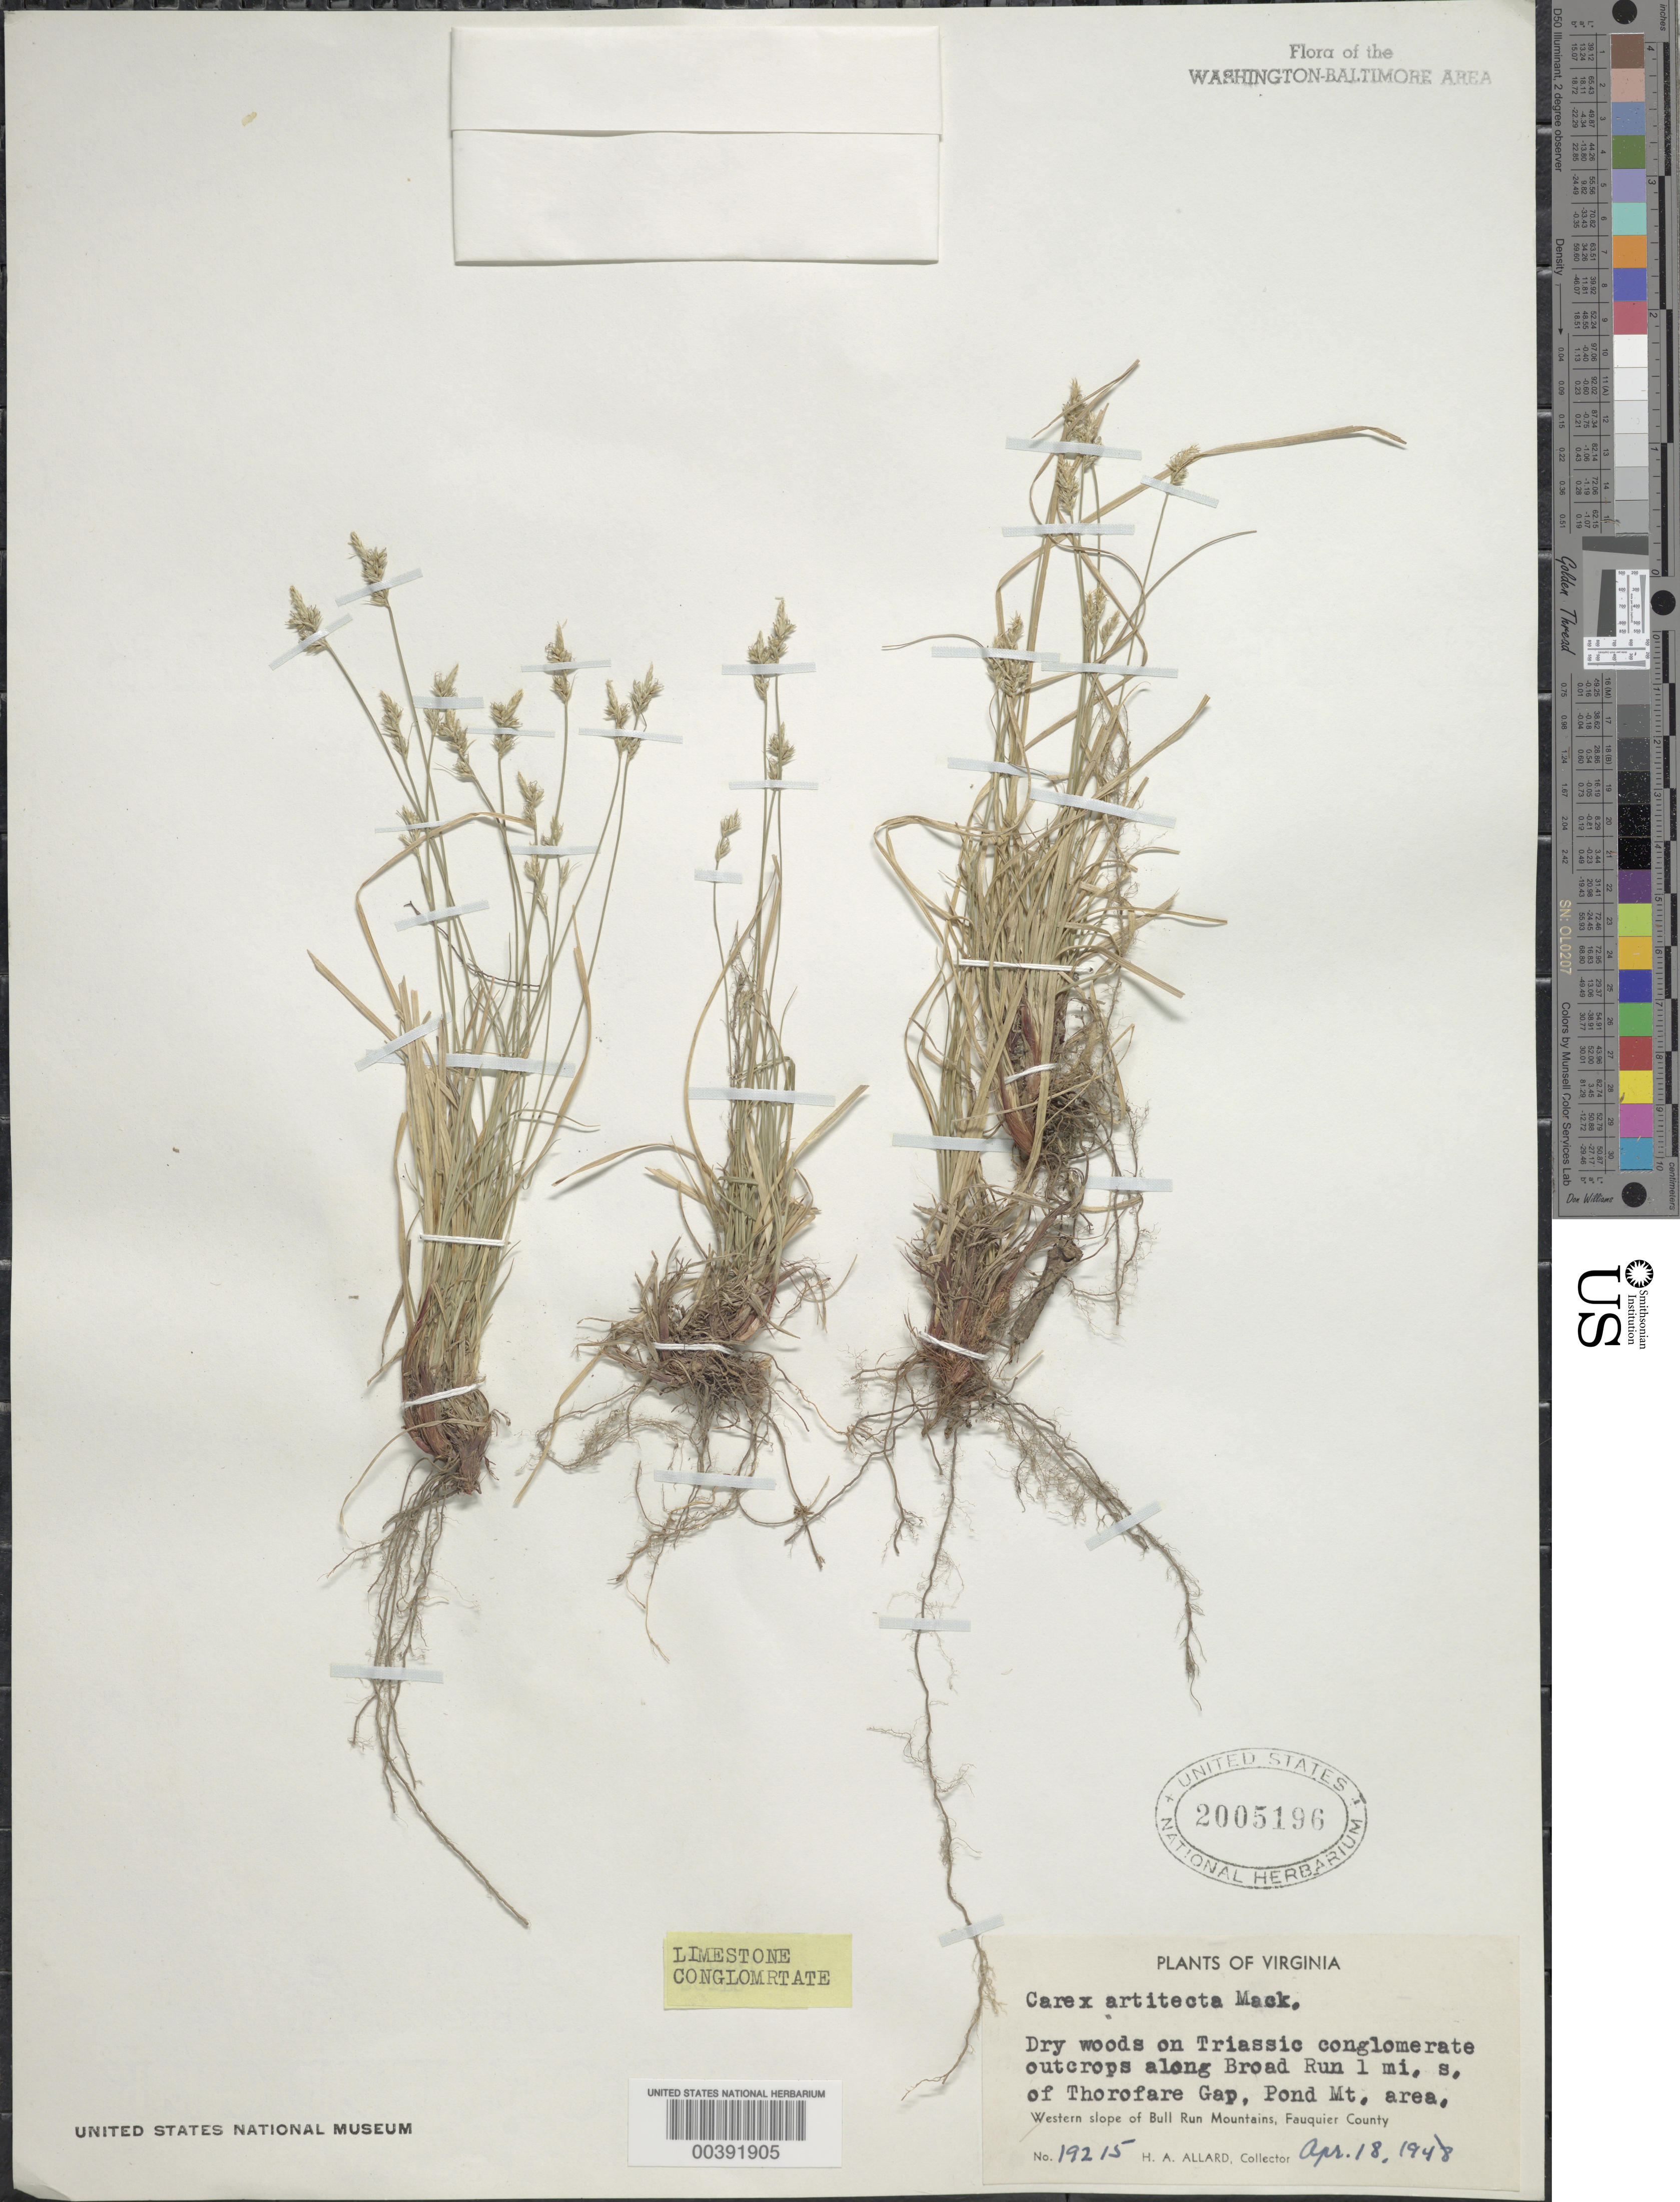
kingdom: Plantae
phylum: Tracheophyta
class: Liliopsida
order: Poales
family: Cyperaceae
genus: Carex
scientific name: Carex albicans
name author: Willd. ex Spreng.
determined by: Shetler, Stanwyn G., (US), NMNH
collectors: H. A. Allard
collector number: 19215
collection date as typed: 18 Apr 1948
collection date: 1948-04-18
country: United States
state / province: Virginia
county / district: Fauquier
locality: Broad Run below Thorofare Gap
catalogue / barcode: US 2005196